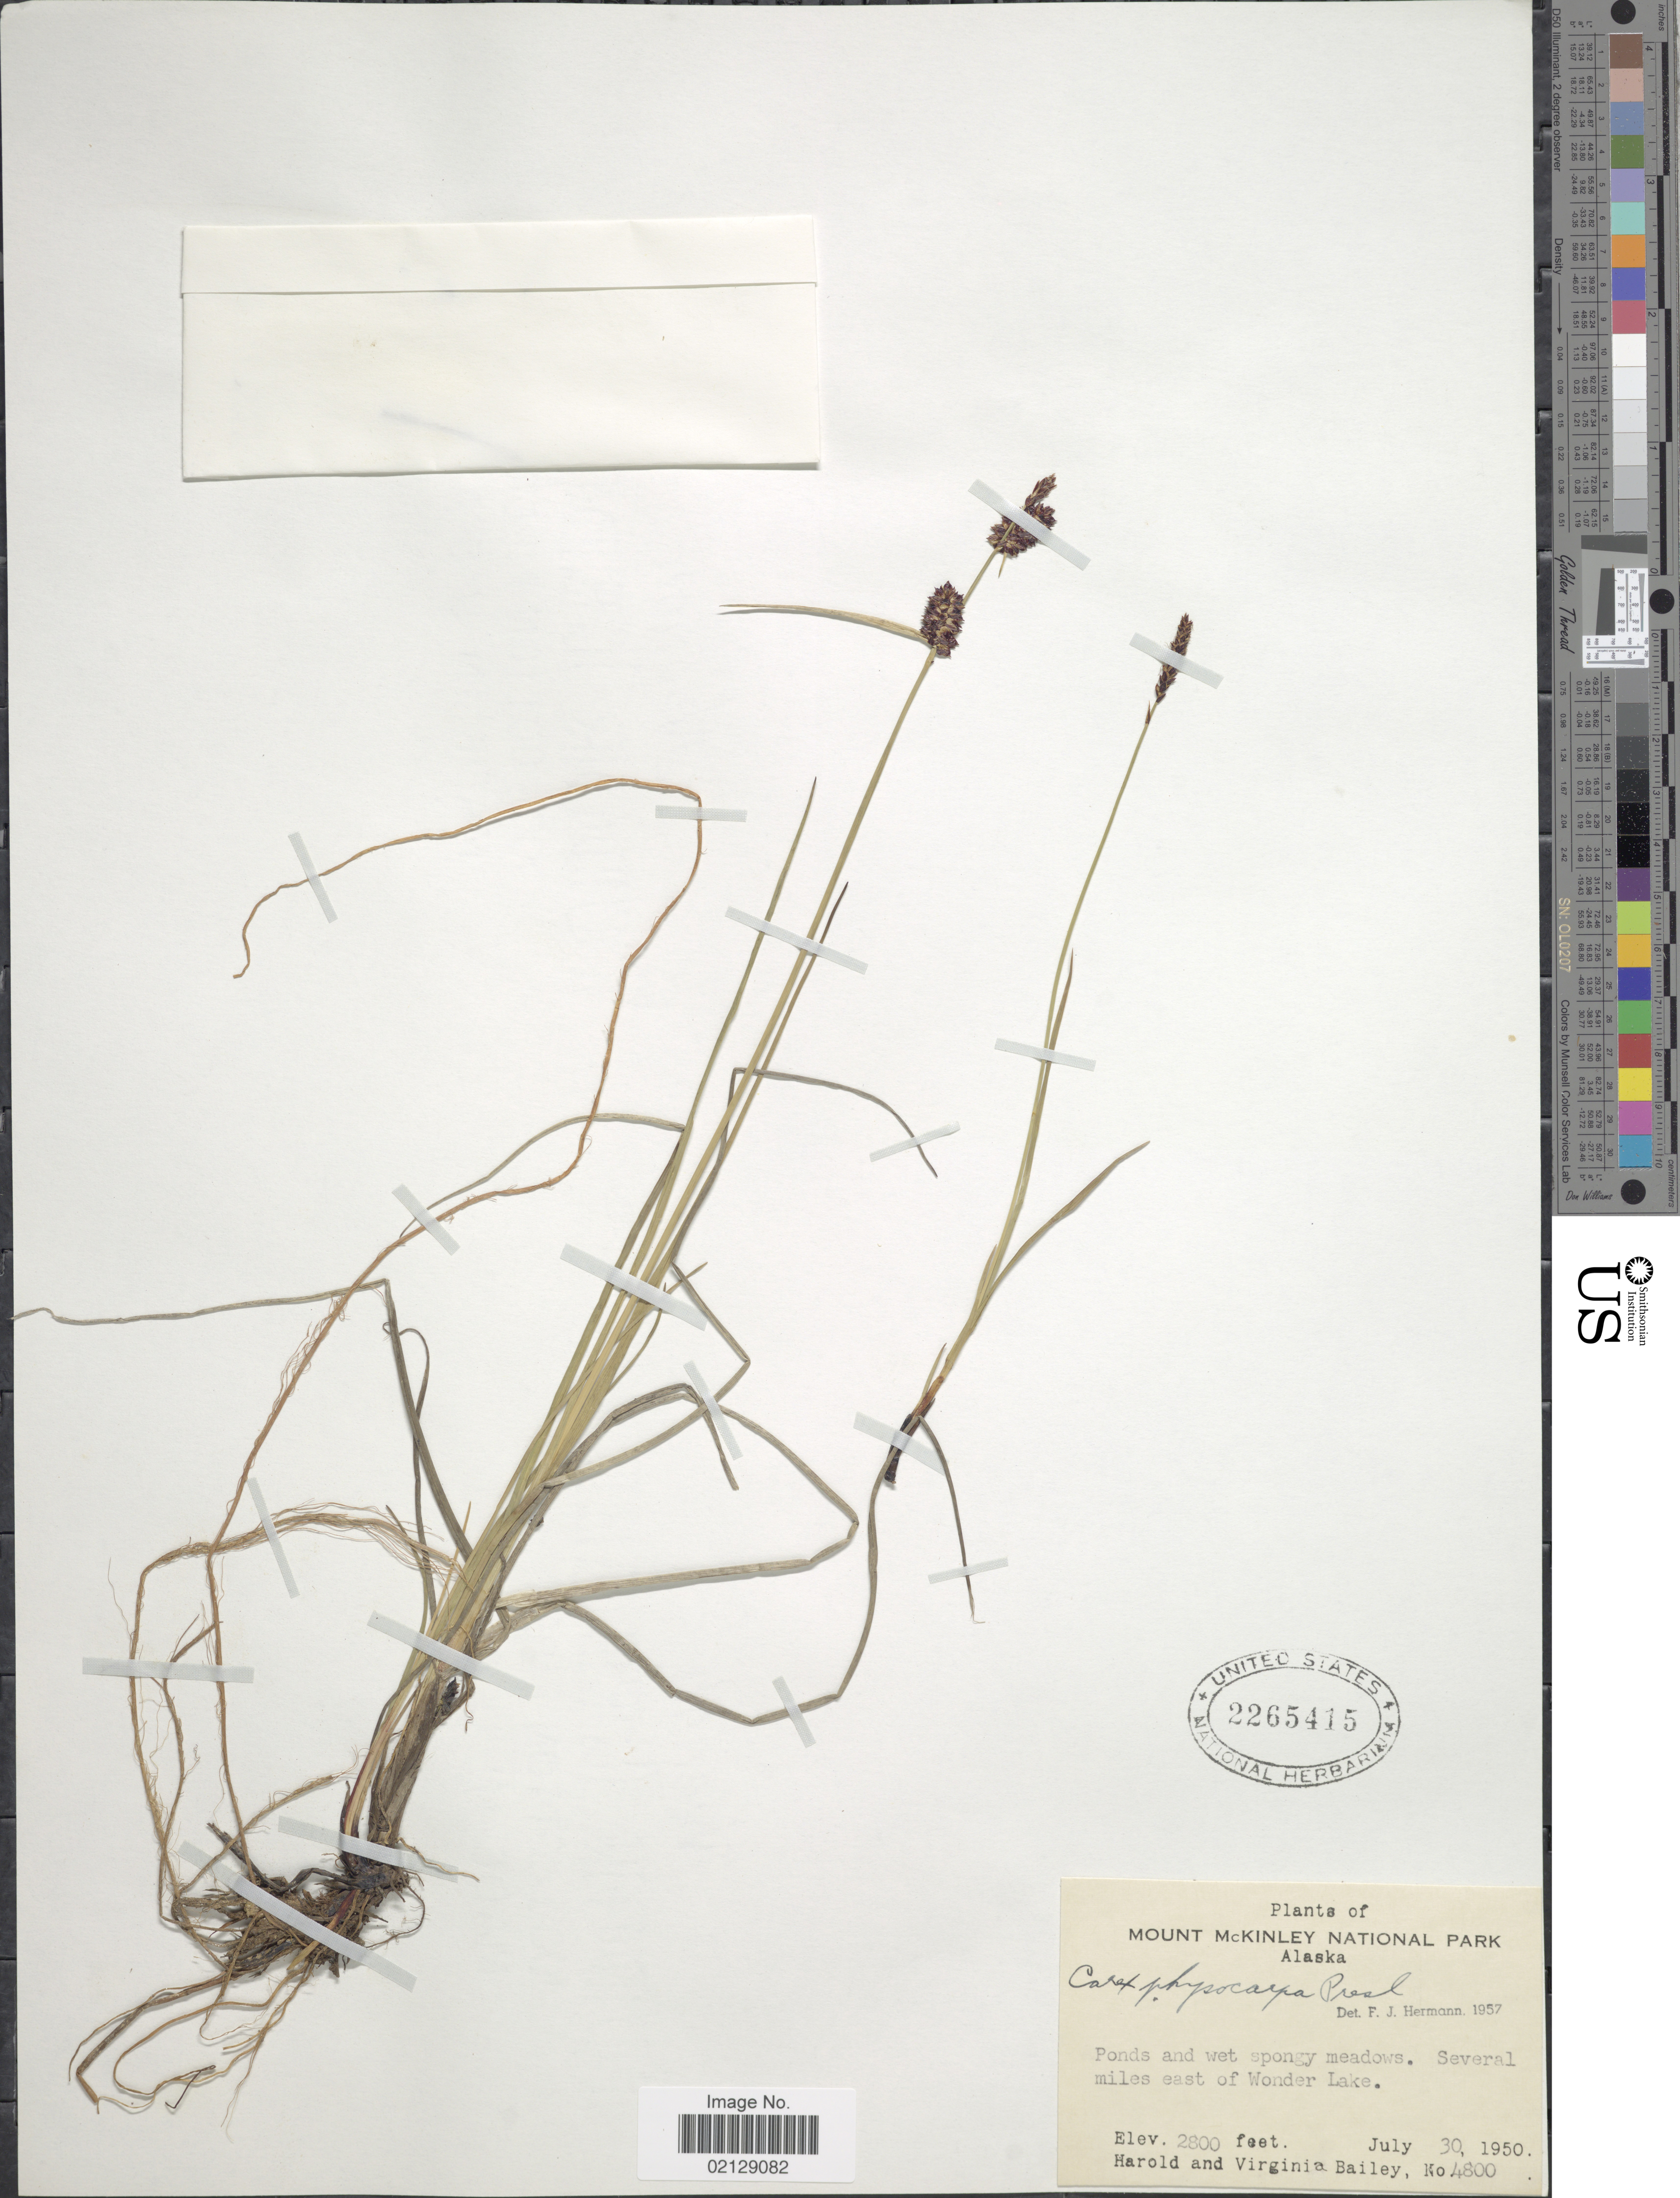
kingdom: Plantae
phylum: Tracheophyta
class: Liliopsida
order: Poales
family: Cyperaceae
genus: Carex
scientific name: Carex saxatilis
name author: L.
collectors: H. Bailey & V. L. Bailey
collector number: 4800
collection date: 1950-07-30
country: United States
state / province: Alaska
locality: Mount McKinley National Park, Ponds and wet spongy meadows, Several miles east of Wonder Lake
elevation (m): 853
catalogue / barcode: US 2265415